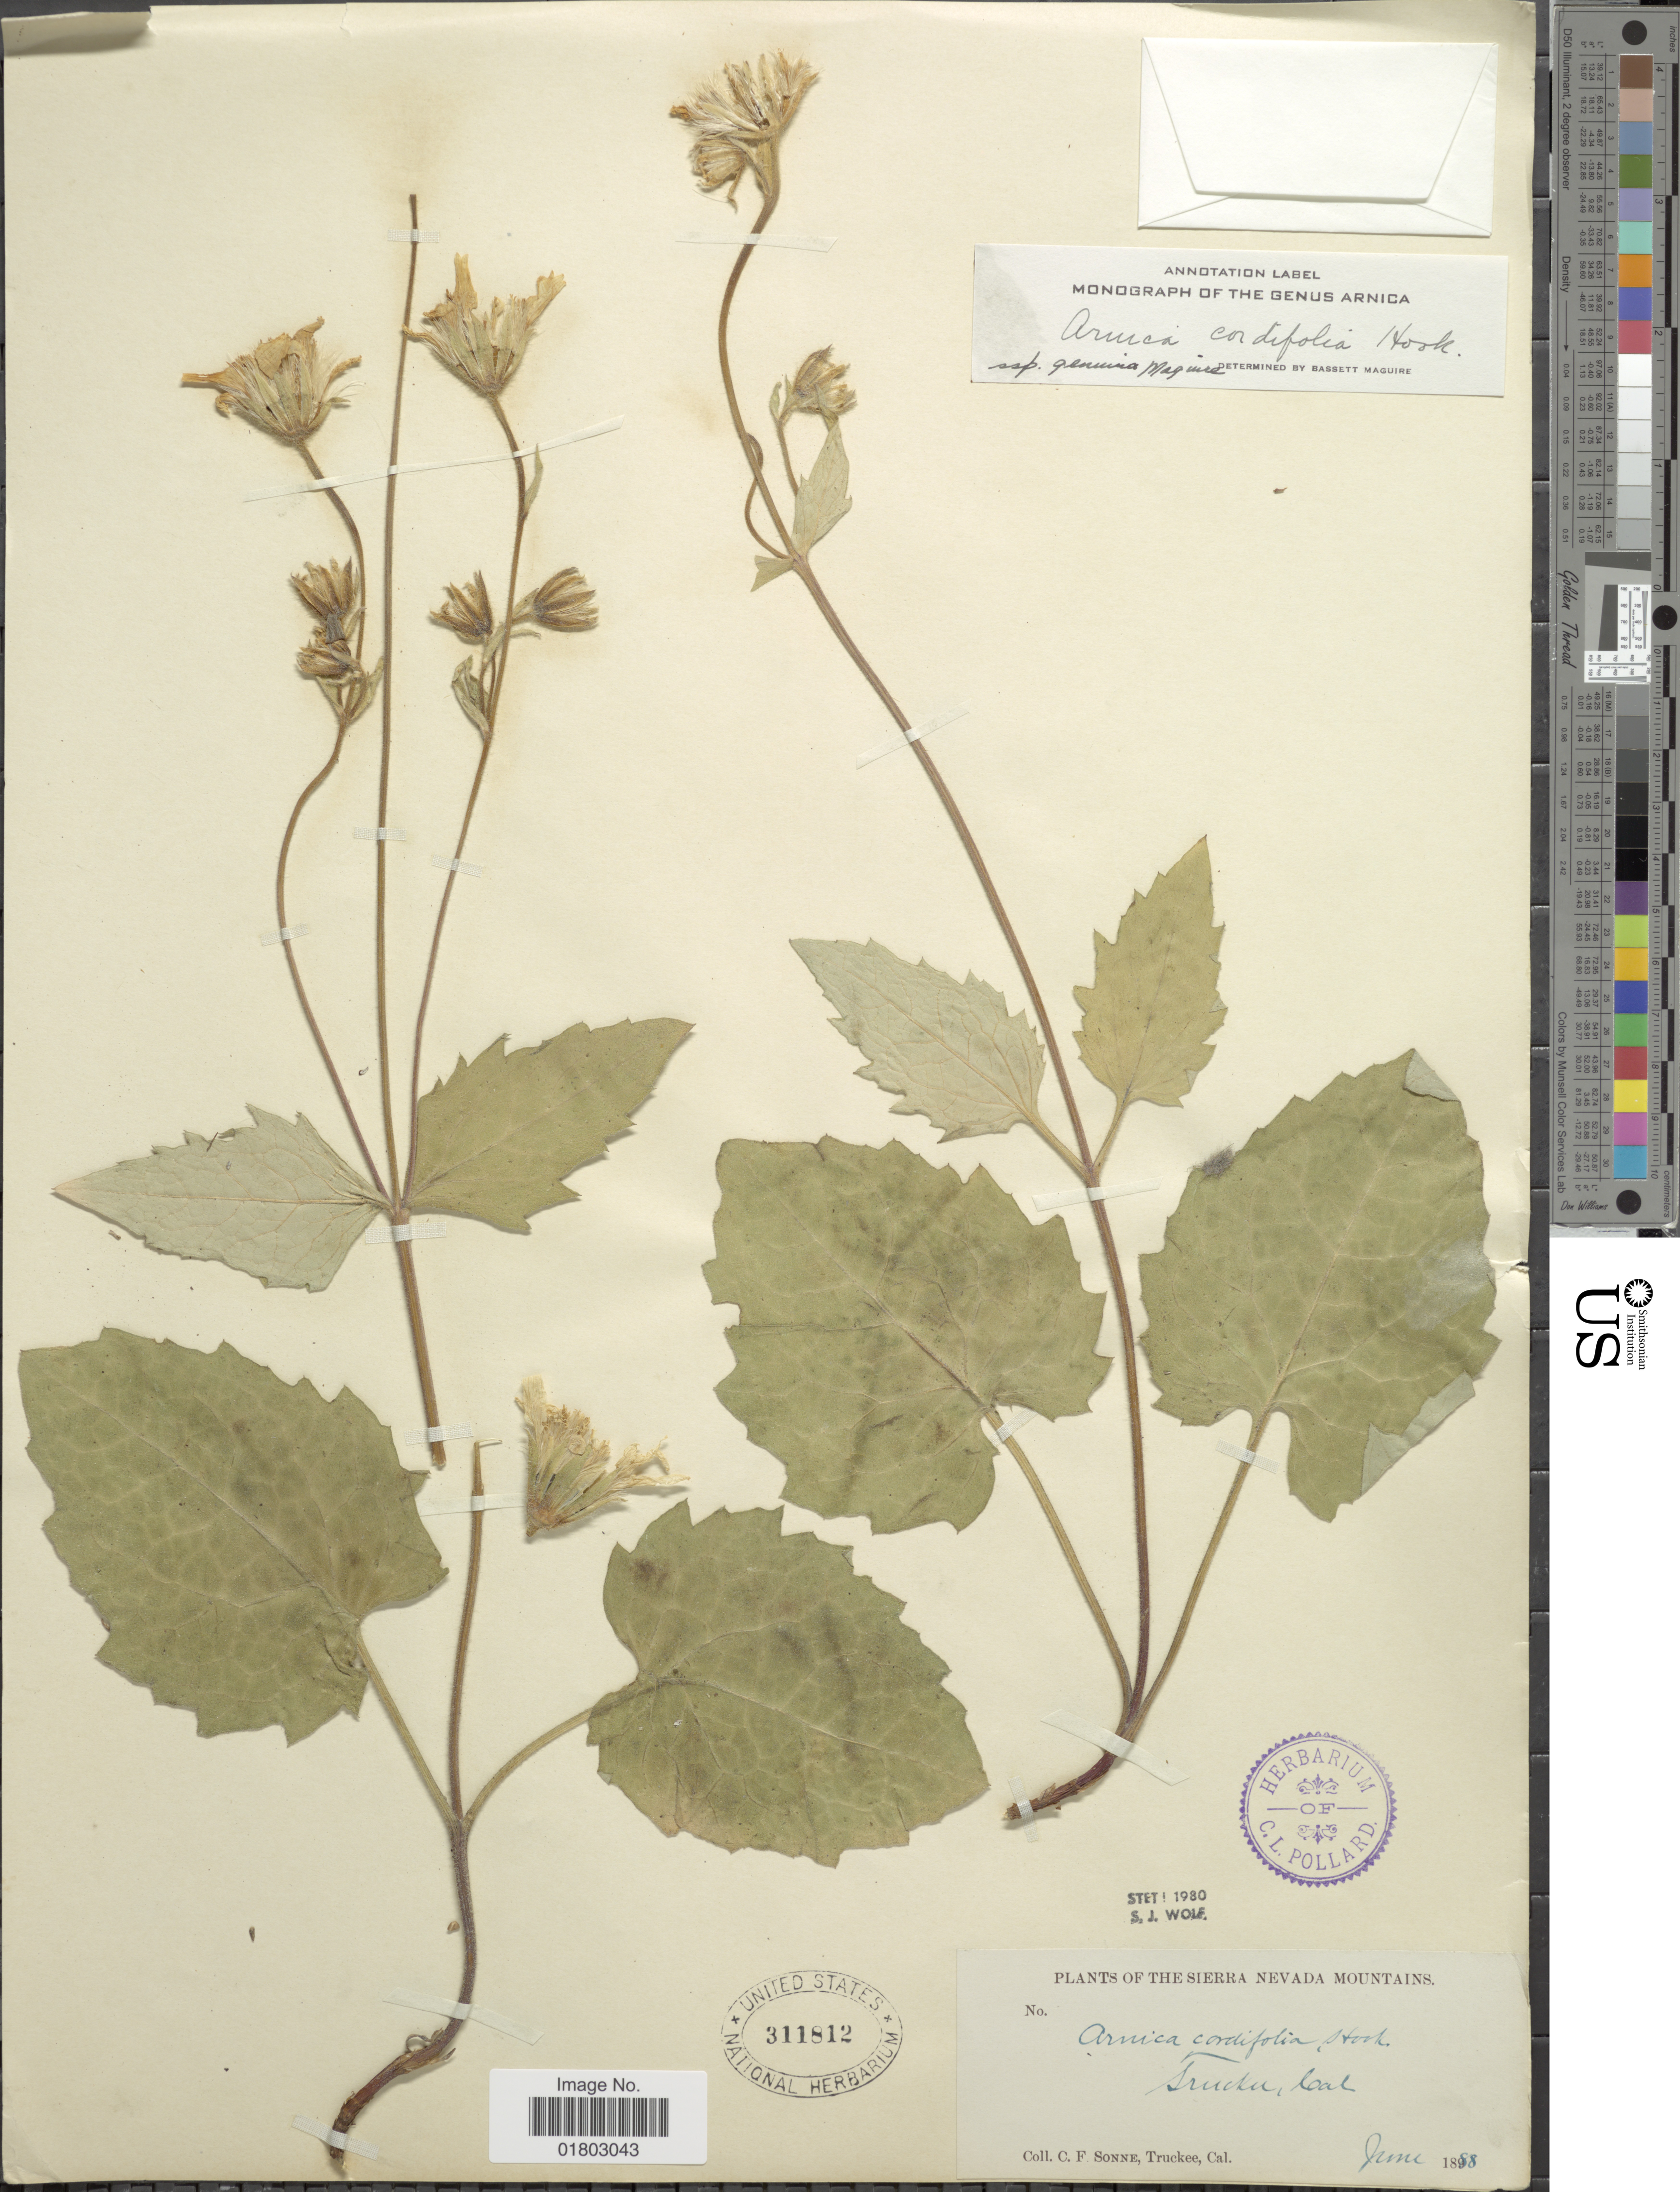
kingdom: Plantae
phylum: Tracheophyta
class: Magnoliopsida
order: Asterales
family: Asteraceae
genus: Arnica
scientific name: Arnica cordifolia subsp. genuina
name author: Maguire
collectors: C. Sonne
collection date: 1888-06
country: United States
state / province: California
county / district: Nevada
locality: The Sierra Nevada Mountains, Truckee, Cal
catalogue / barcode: US 311812